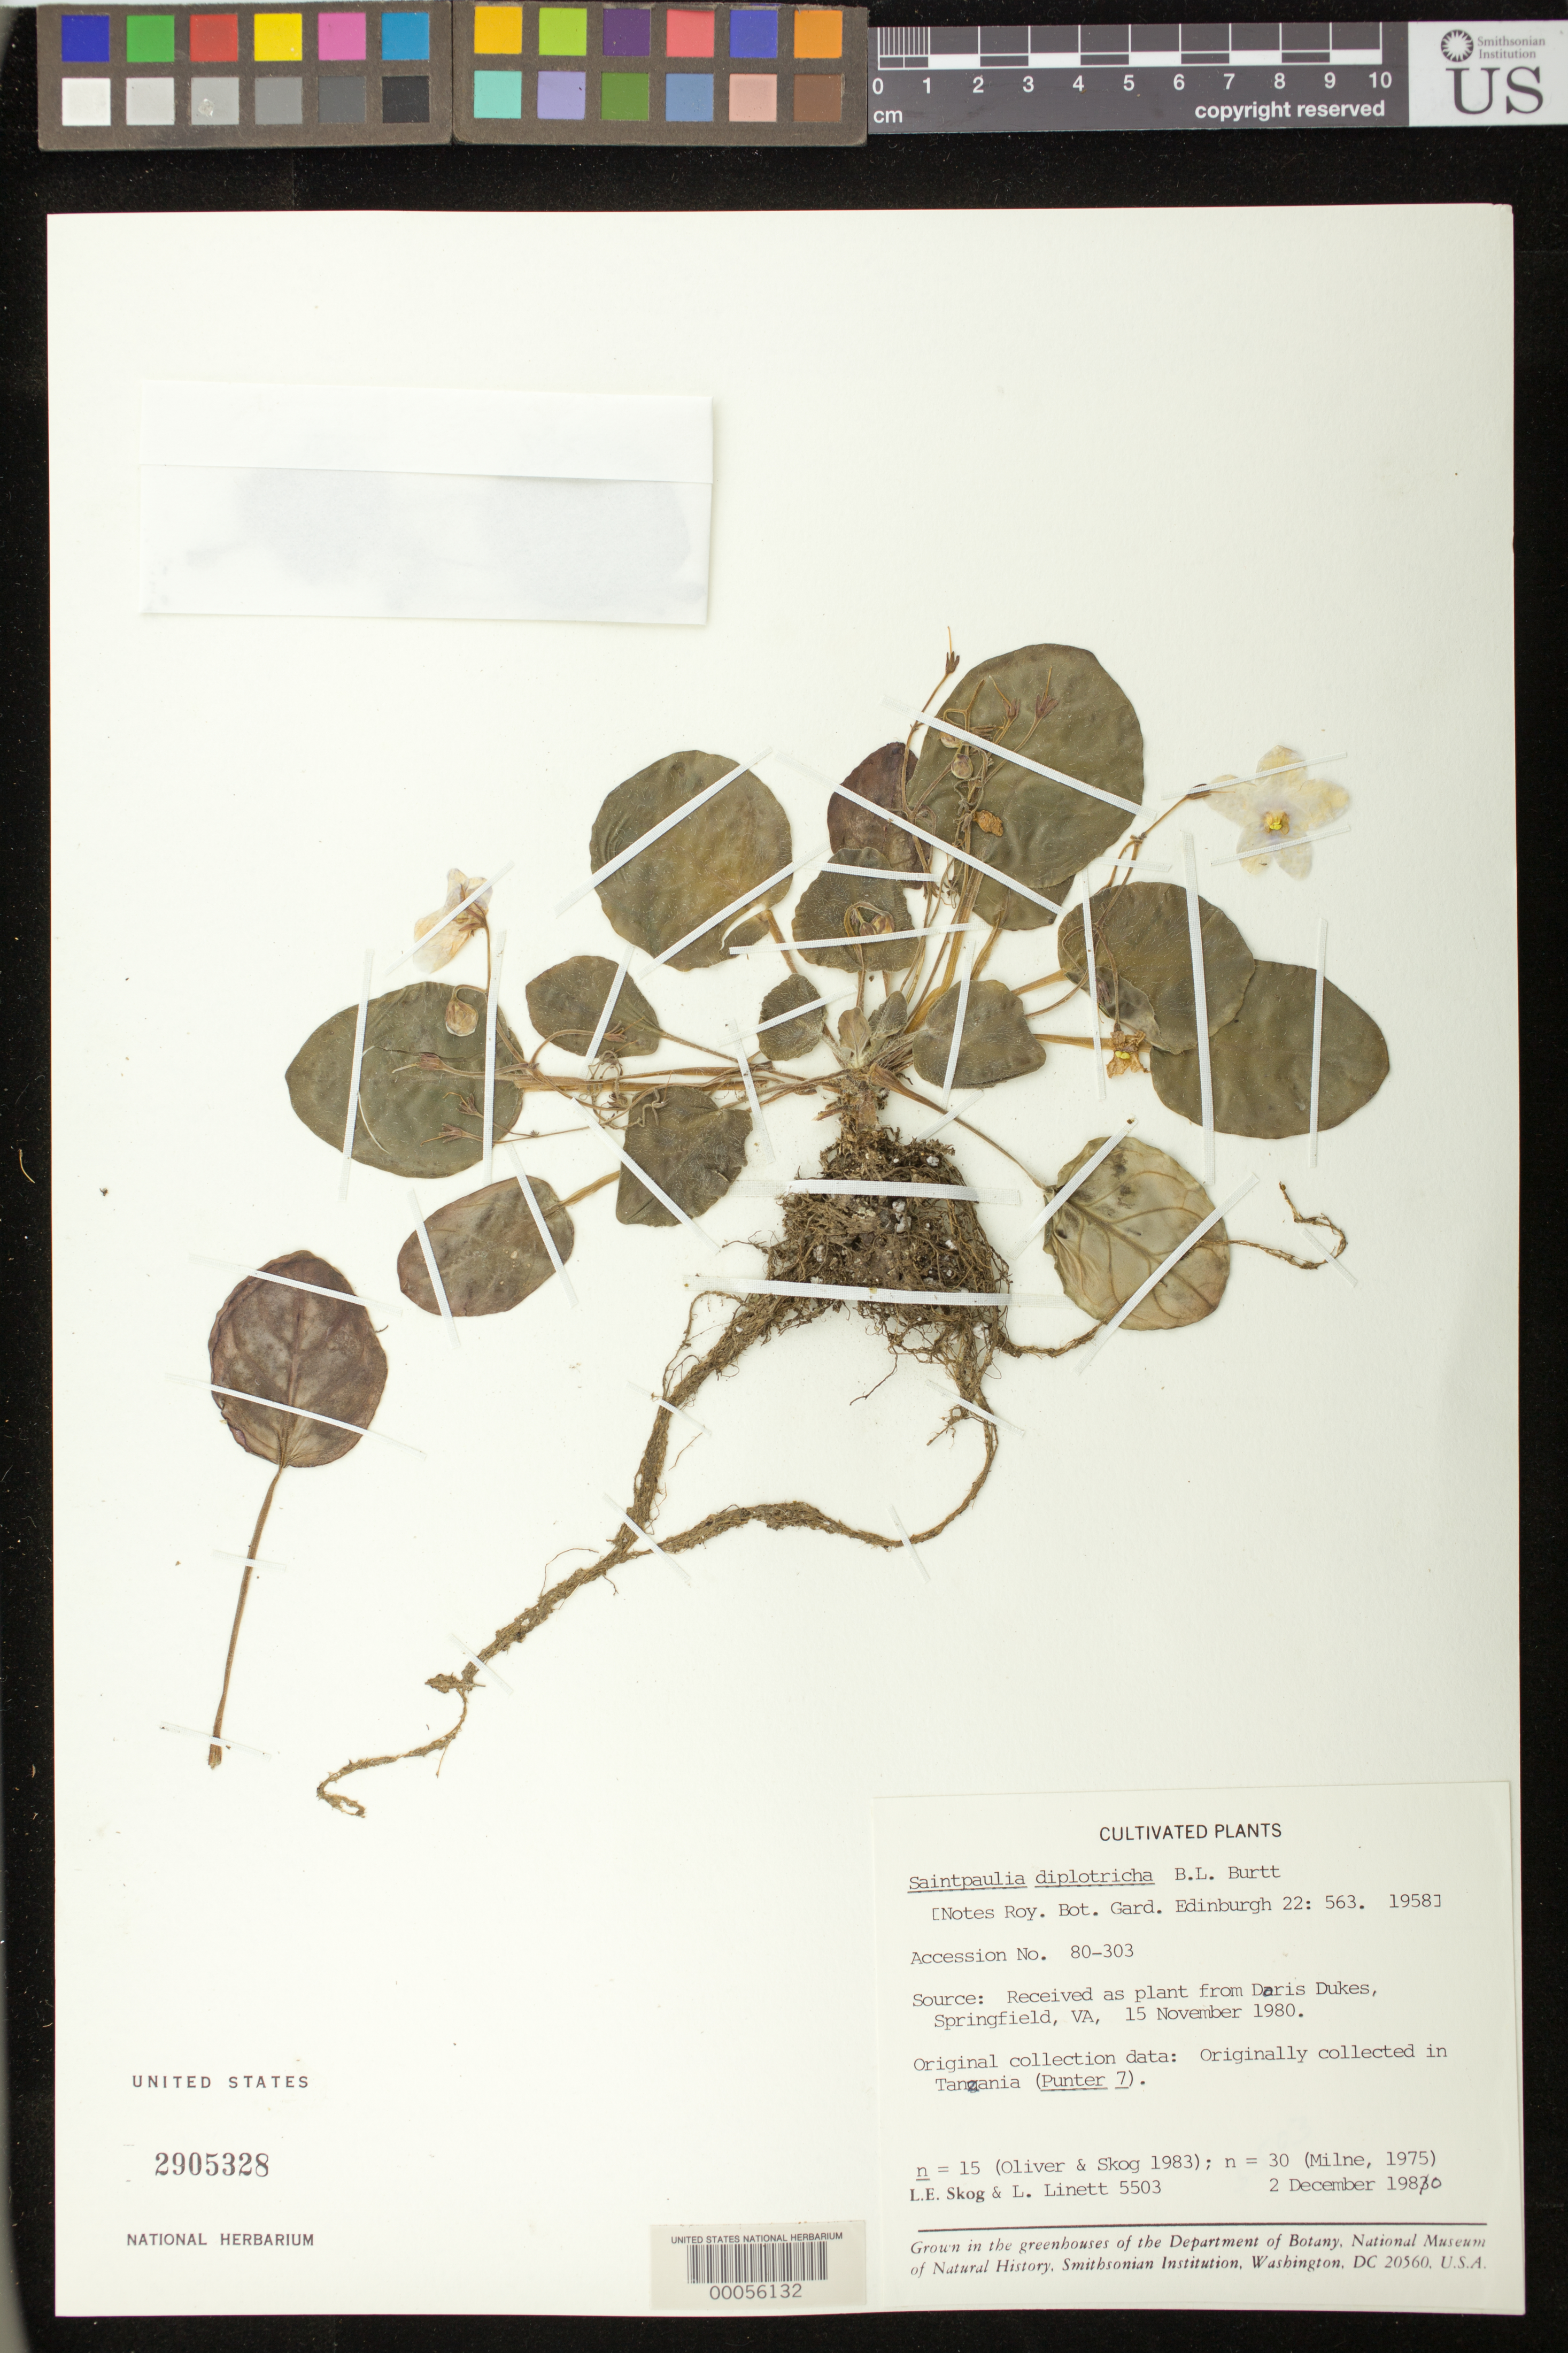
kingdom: Plantae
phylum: Tracheophyta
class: Magnoliopsida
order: Lamiales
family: Gesneriaceae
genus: Streptocarpus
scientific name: Streptocarpus ionanthus subsp. ionanthus var. diplotrichus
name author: (B.L. Burtt) Christenh.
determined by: Skog, Laurence E.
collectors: L. E. Skog & L. Linett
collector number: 5503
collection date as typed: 02 Dec 1980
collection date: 1980-12-02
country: United States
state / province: District of Columbia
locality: Greenhouses of the Department of Botany, National Museum of Natural History, Smithsonian Institution, Washington, DC 20560.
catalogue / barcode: US 2905328